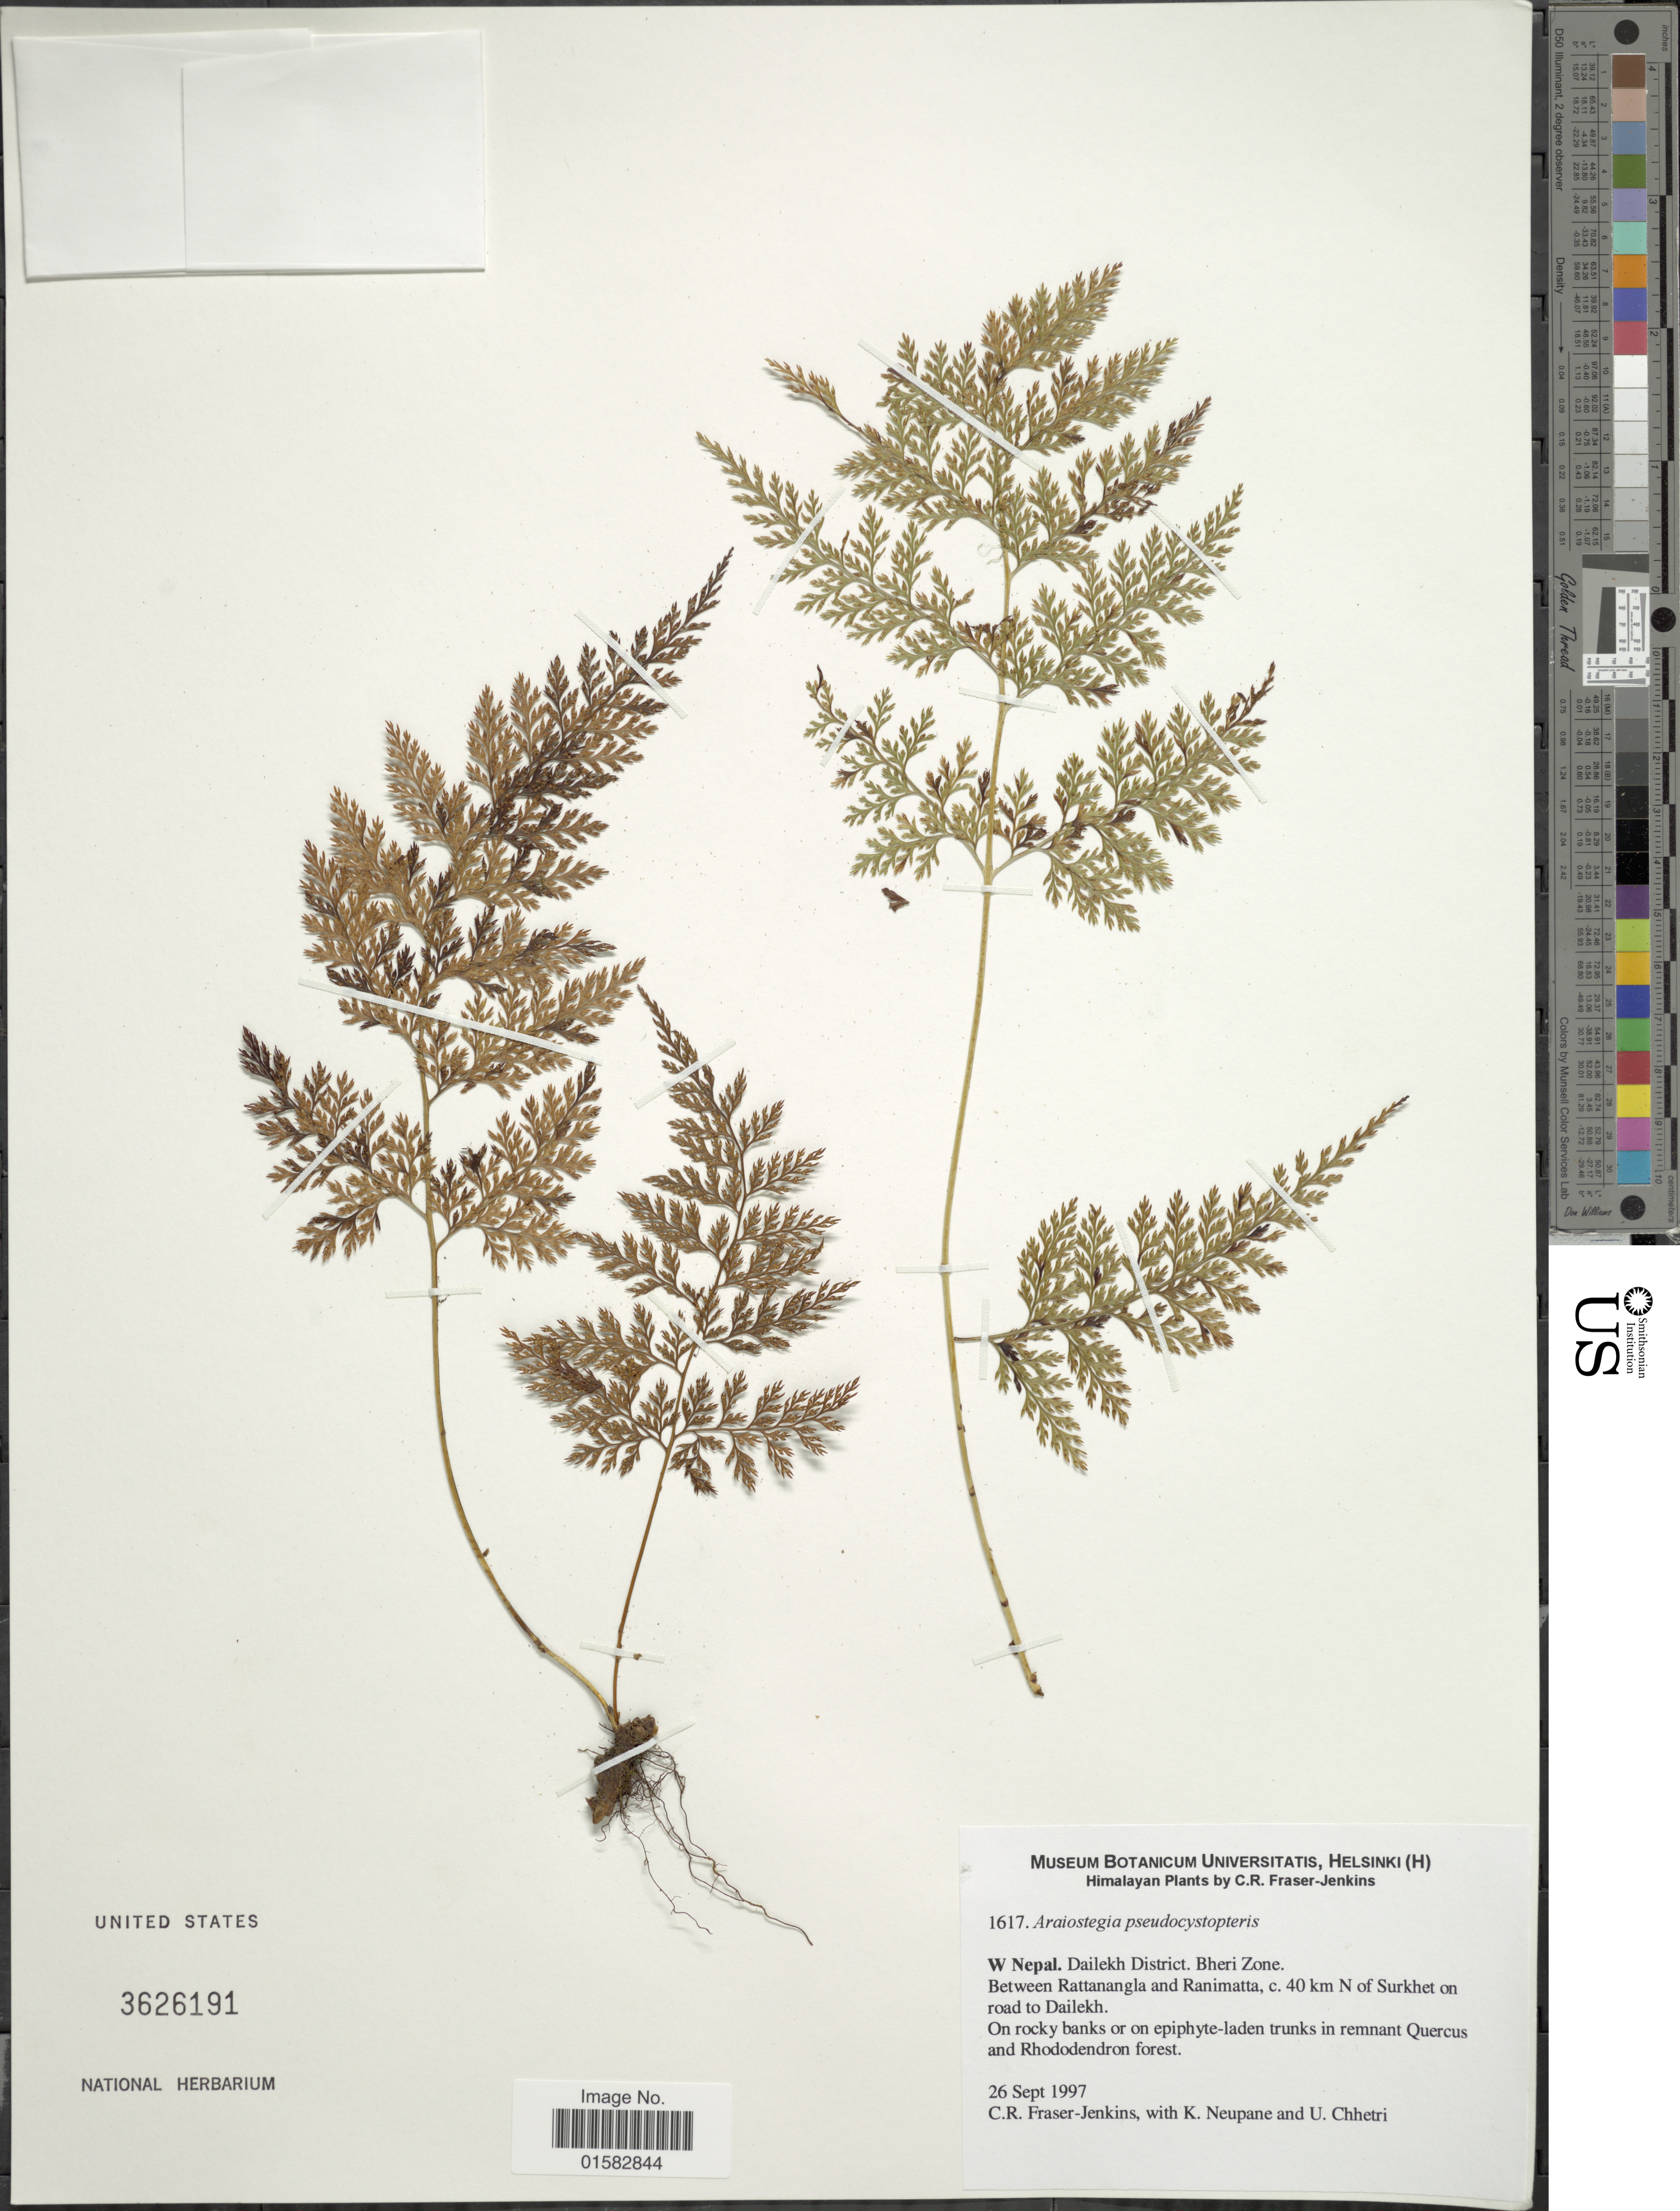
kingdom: Plantae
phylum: Tracheophyta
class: Polypodiopsida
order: Polypodiales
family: Davalliaceae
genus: Davallia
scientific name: Davallia pulchra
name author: D. Don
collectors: C. R. Fraser-Jenkins, K. Neupane & U. Chhetri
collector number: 1617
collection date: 1997-09-26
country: Nepal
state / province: Bheri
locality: W Nepal, Dailekh District, Bheri Zone, Between Rattanangla and Ranimarra, c. 40 km N of Surkhet on road to Dailekh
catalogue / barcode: US 3626191